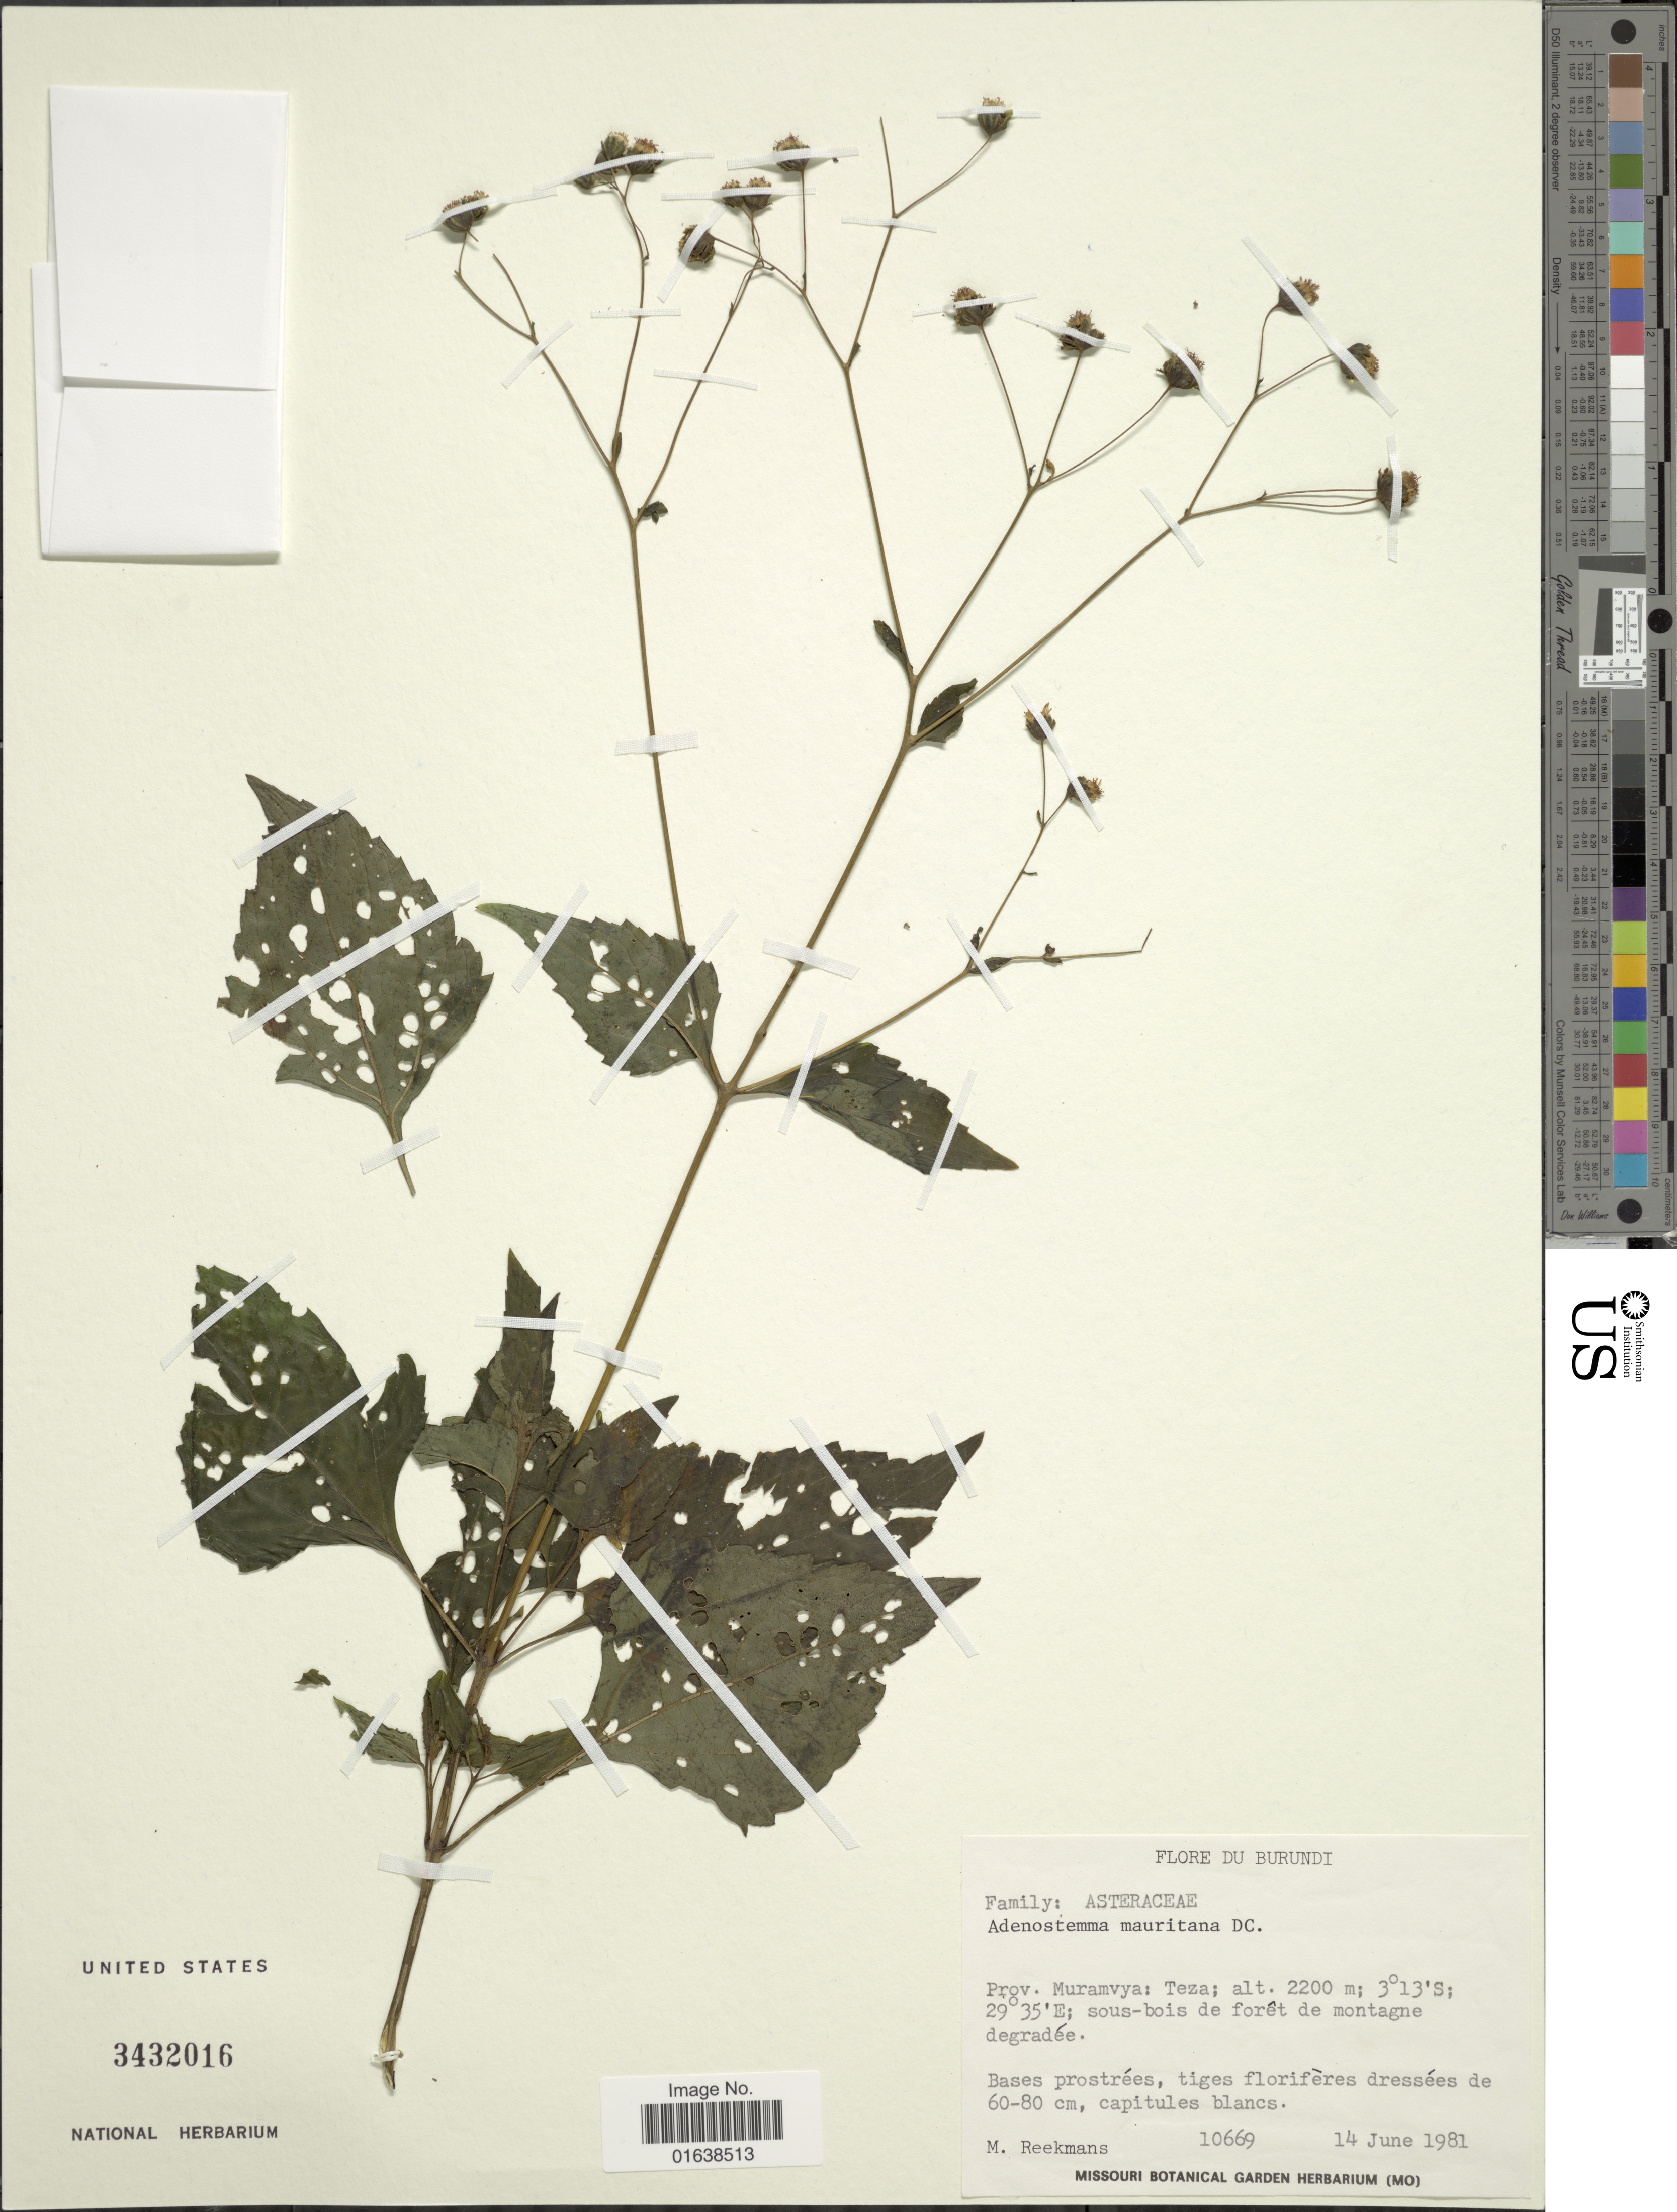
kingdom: Plantae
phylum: Tracheophyta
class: Magnoliopsida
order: Asterales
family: Asteraceae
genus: Adenostemma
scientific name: Adenostemma mauritianum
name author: DC.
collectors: M. Reekmans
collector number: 10669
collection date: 1981-06-14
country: Burundi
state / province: Muramvya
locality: Burundi. Prov. Muramvya: Teza; sous-bois de foret de montagne degradee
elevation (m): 2200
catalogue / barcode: US 3432016